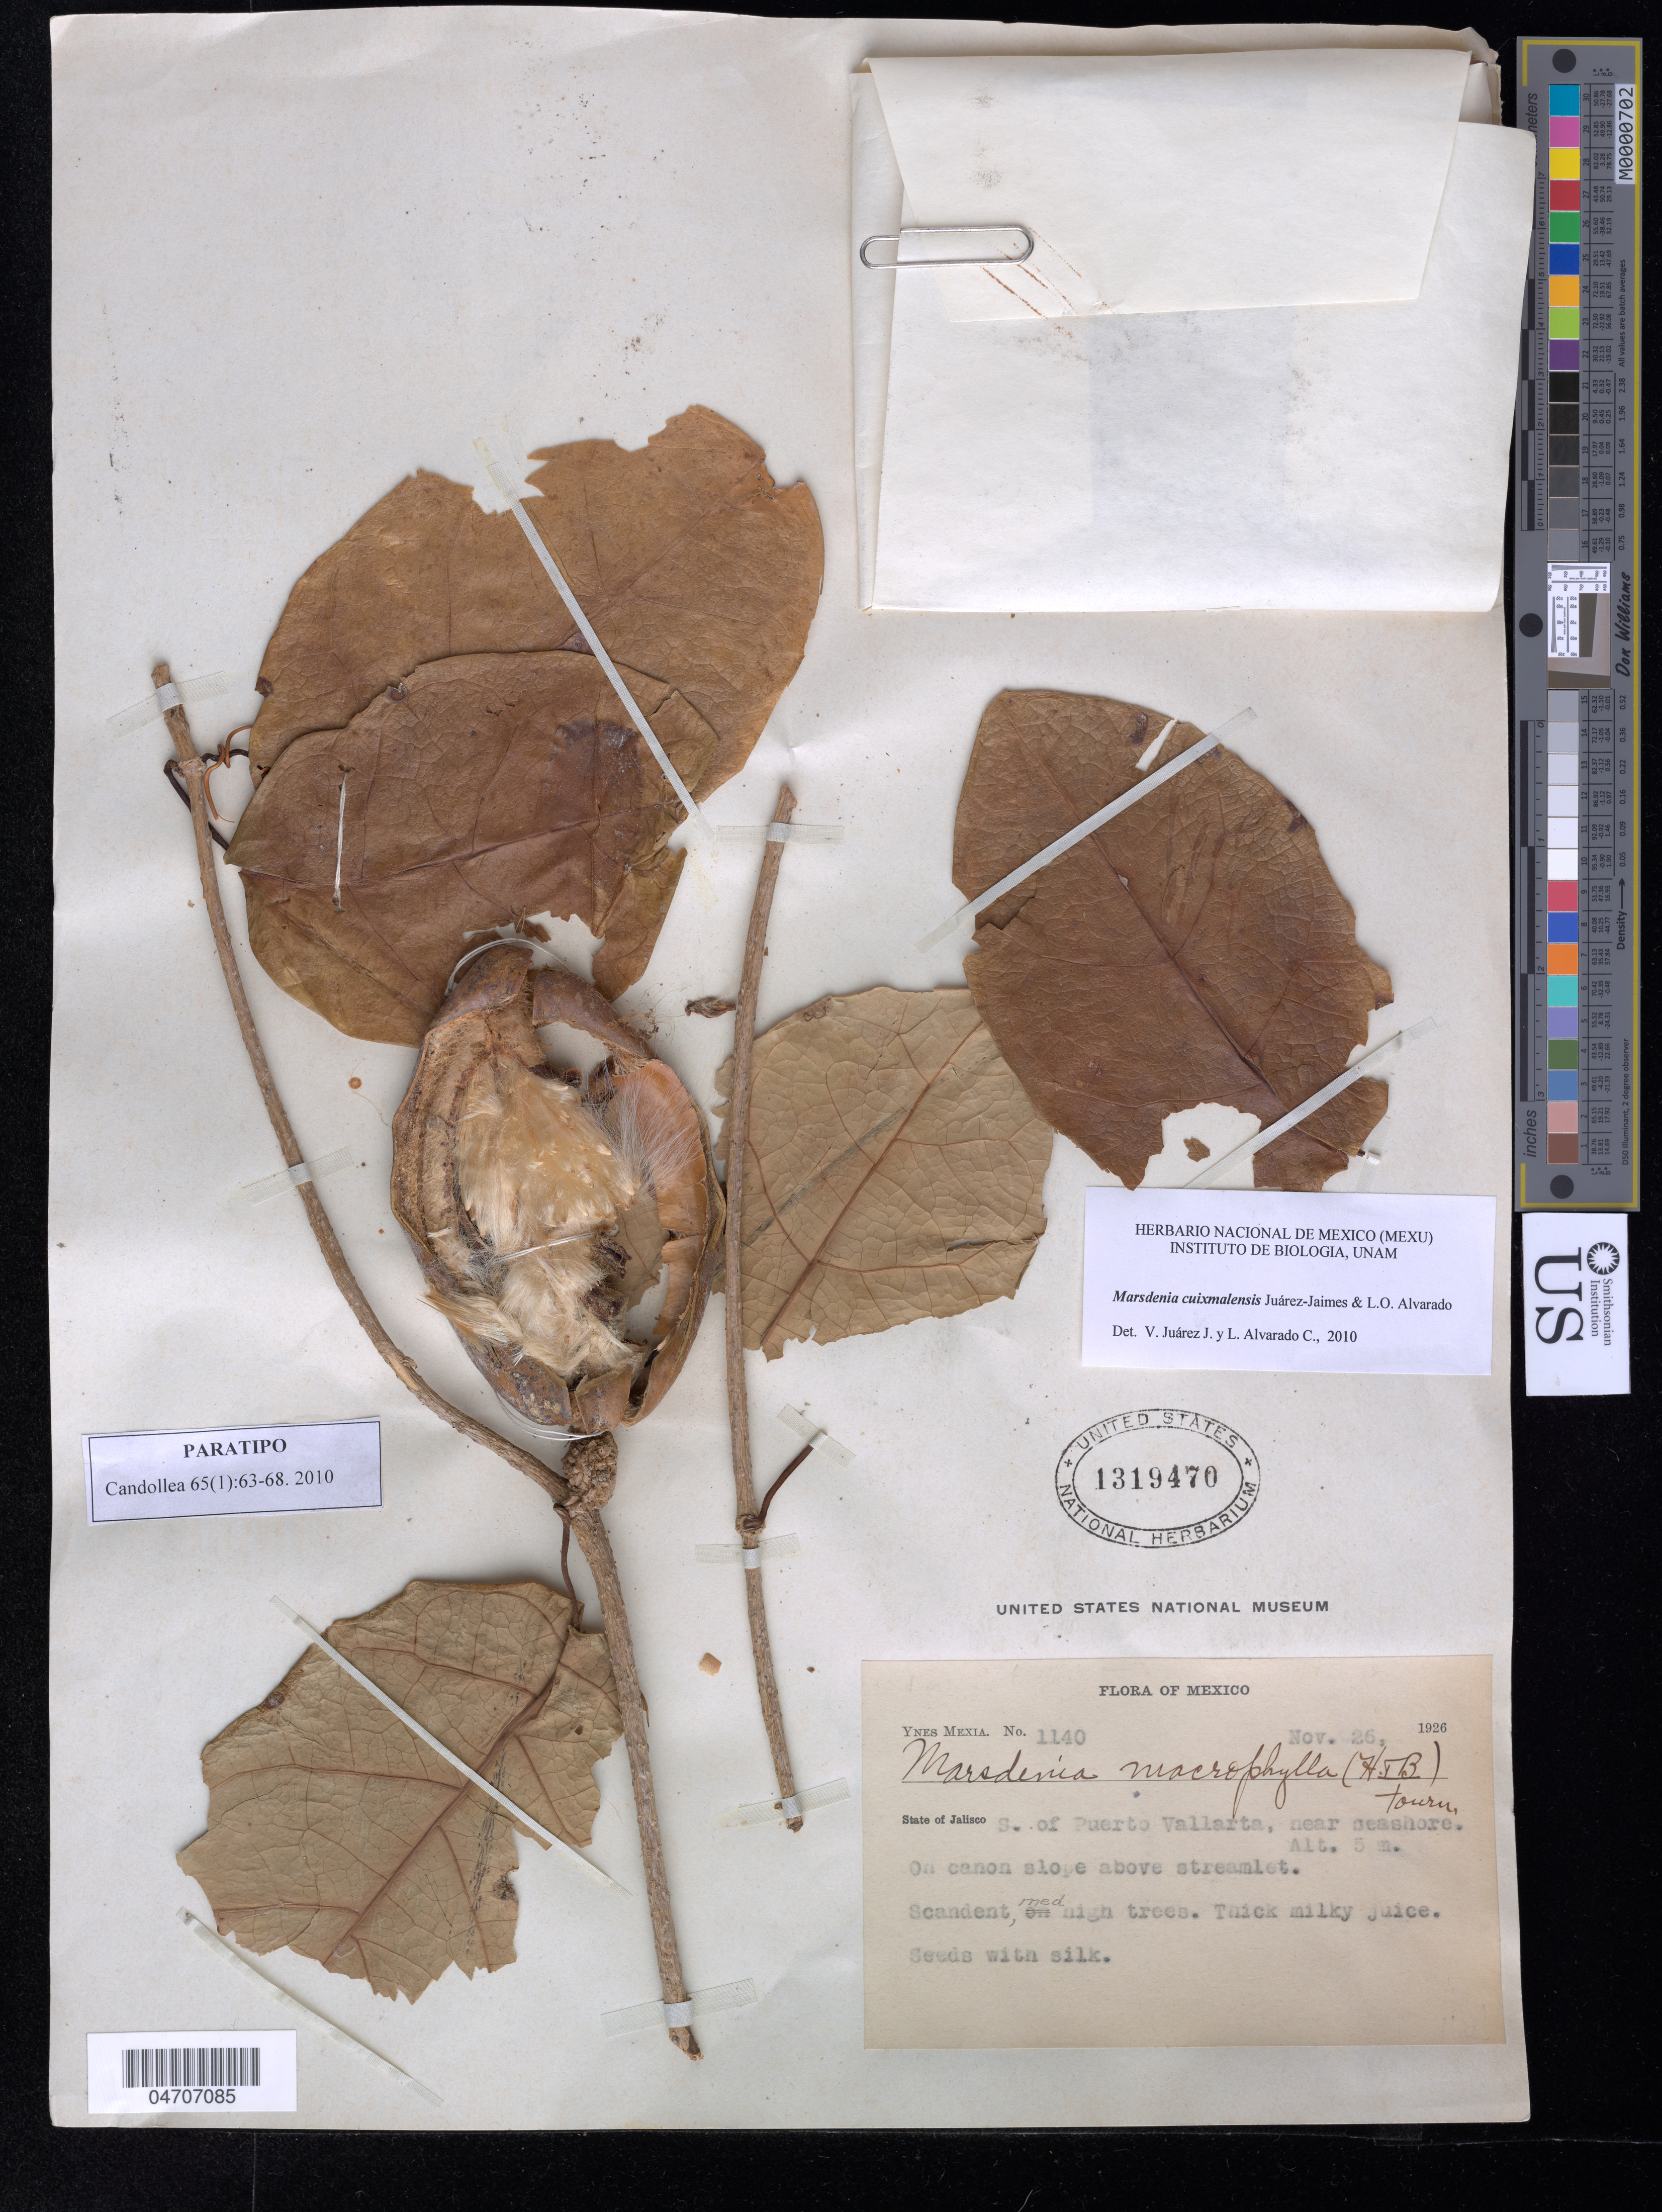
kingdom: Plantae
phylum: Tracheophyta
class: Magnoliopsida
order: Gentianales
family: Apocynaceae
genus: Marsdenia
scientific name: Marsdenia cuixmalensis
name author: Juárez-Jaimes & L.O. Alvarado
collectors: Y. Mexia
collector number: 1140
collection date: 1926-11-26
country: Mexico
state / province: Jalisco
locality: S. of Puerto Vallarta, near seashore. On canon slope above streamlet.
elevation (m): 5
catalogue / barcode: US 1319470